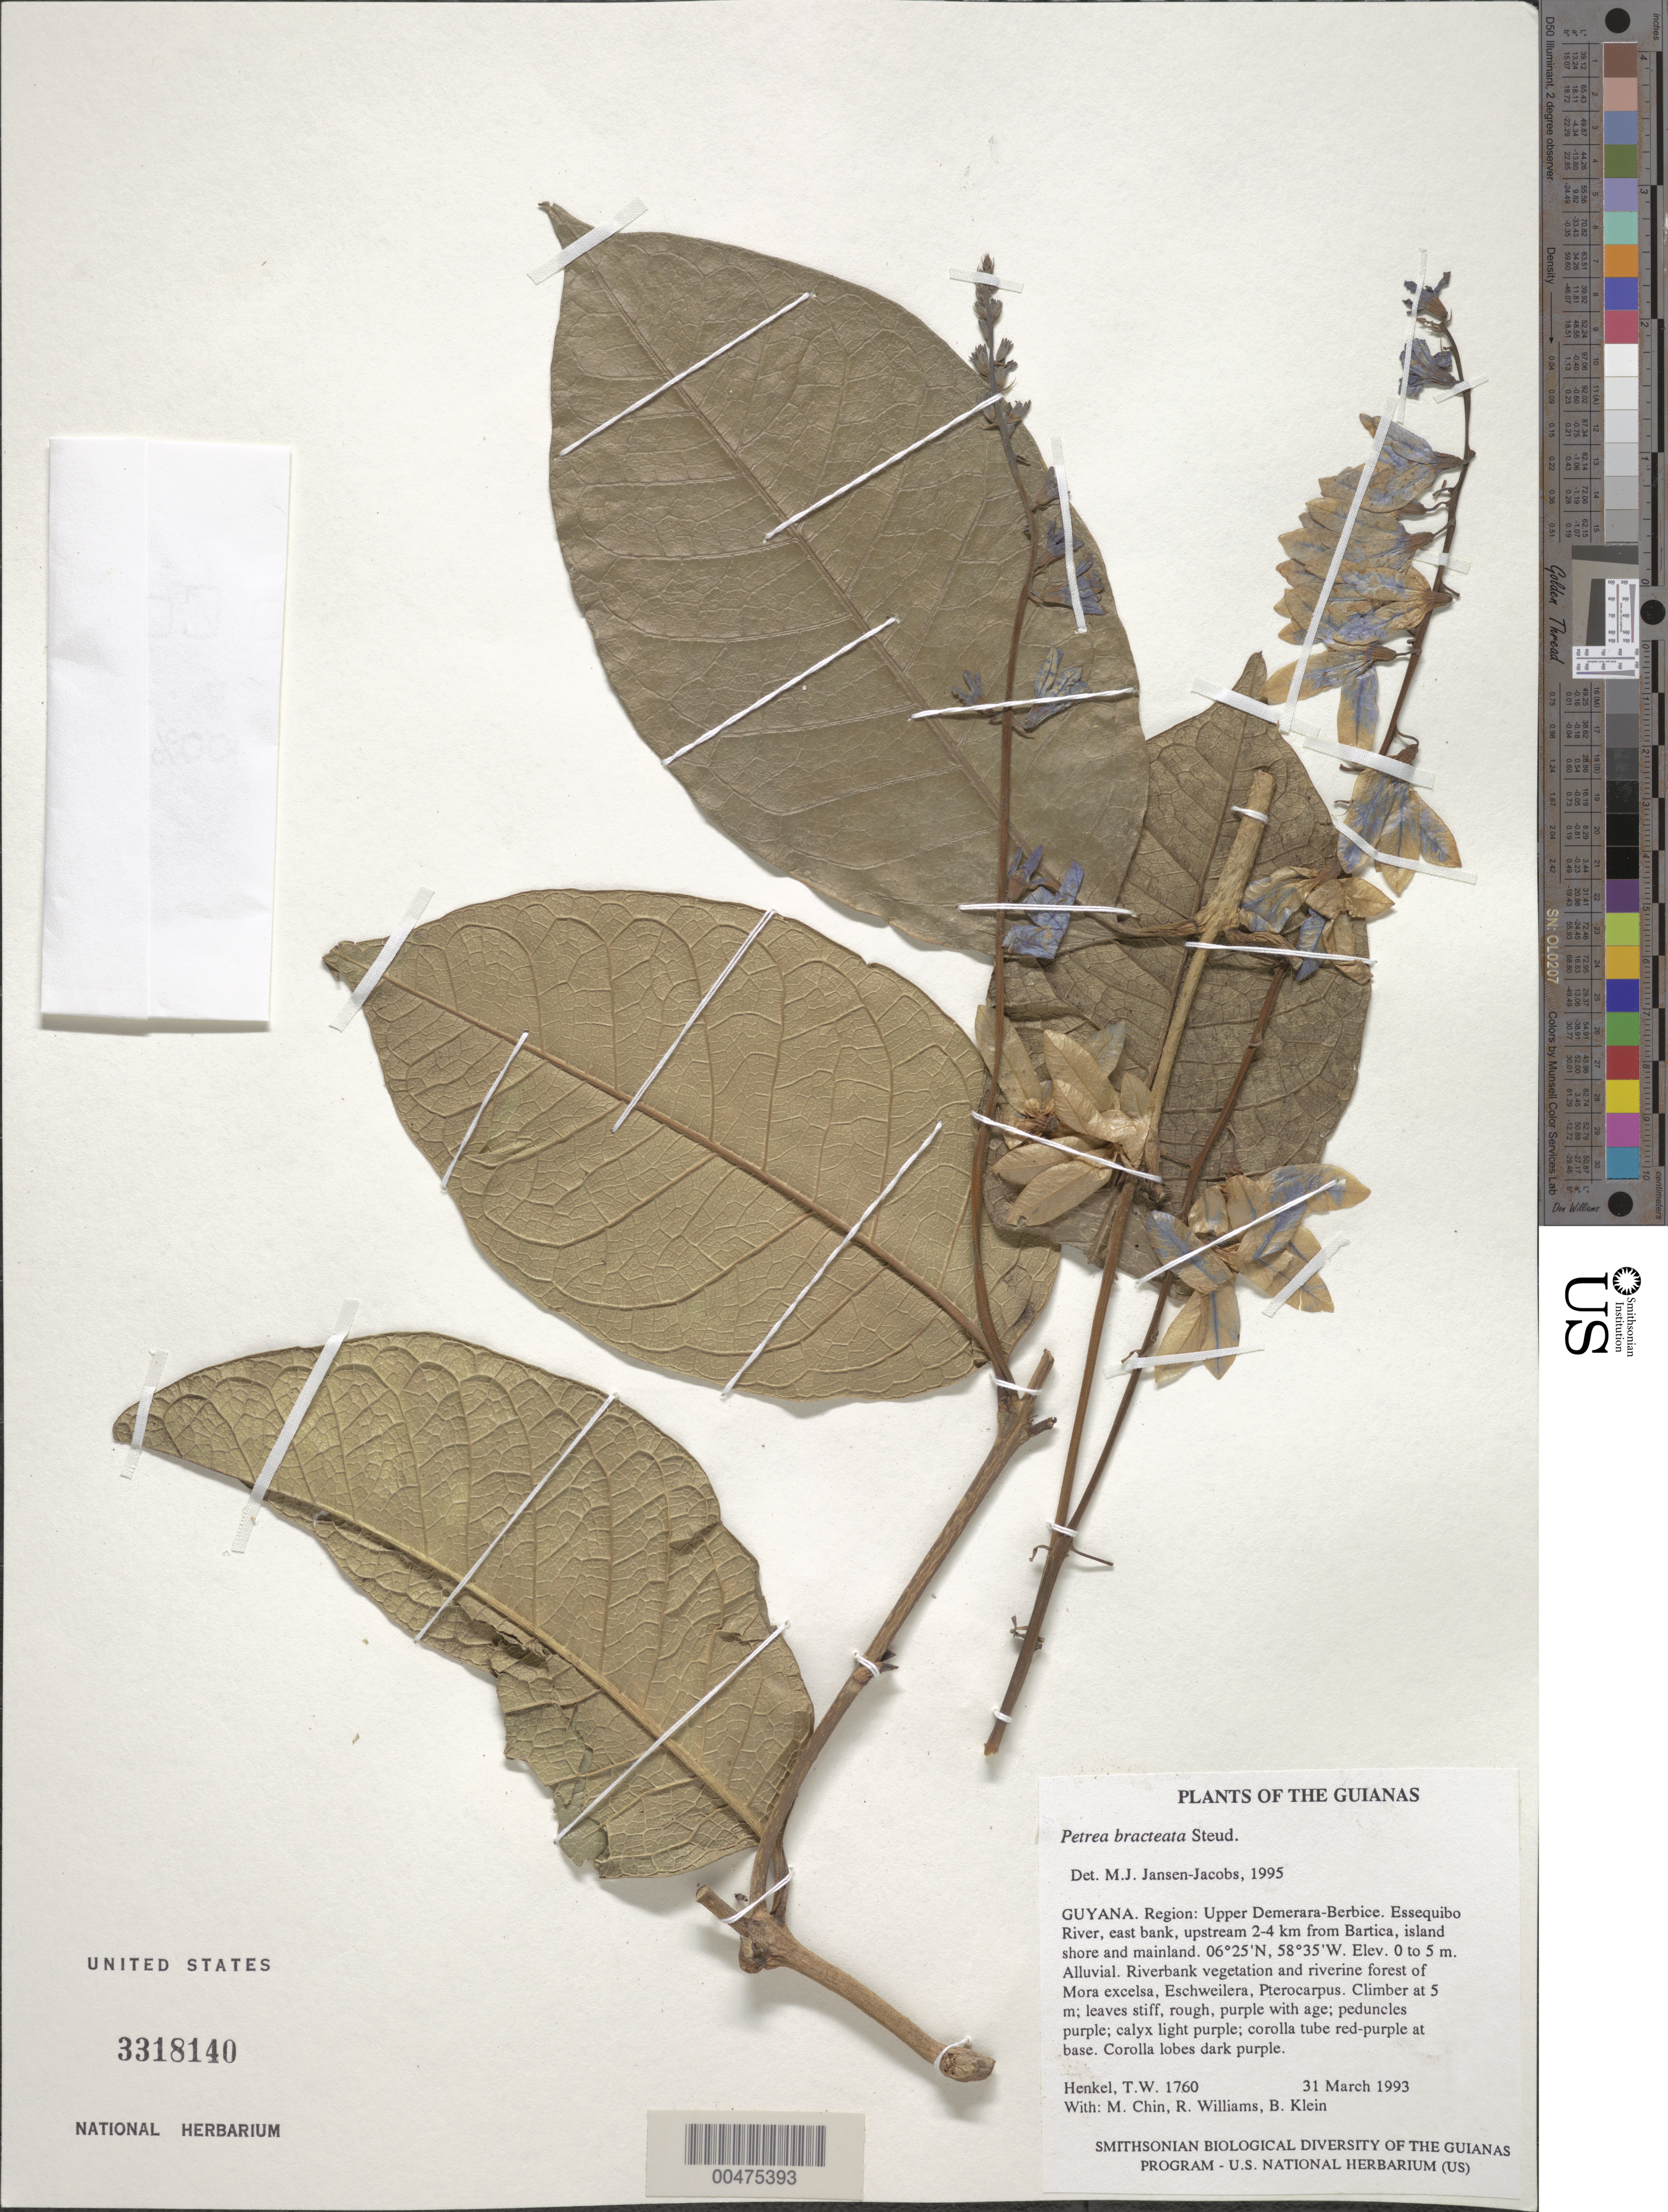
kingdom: Plantae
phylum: Tracheophyta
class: Magnoliopsida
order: Lamiales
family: Verbenaceae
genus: Petrea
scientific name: Petrea bracteata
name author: Steud.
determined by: Jansen-Jacobs, M. J., (U), Nationaal Herbarium Nederland, Utrecht University branch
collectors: T. Henkel, M. Chin, R. Williams & B. Klein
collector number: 1760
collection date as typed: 31 March 1993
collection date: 1993-03-31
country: Guyana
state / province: U. Demerara-Berbice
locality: Essequibo River, E bank, upstream 2-4 km from Bartica, island shore and mainland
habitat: Alluvial. Riverbank vegetation and riverine forest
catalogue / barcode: US 3318140